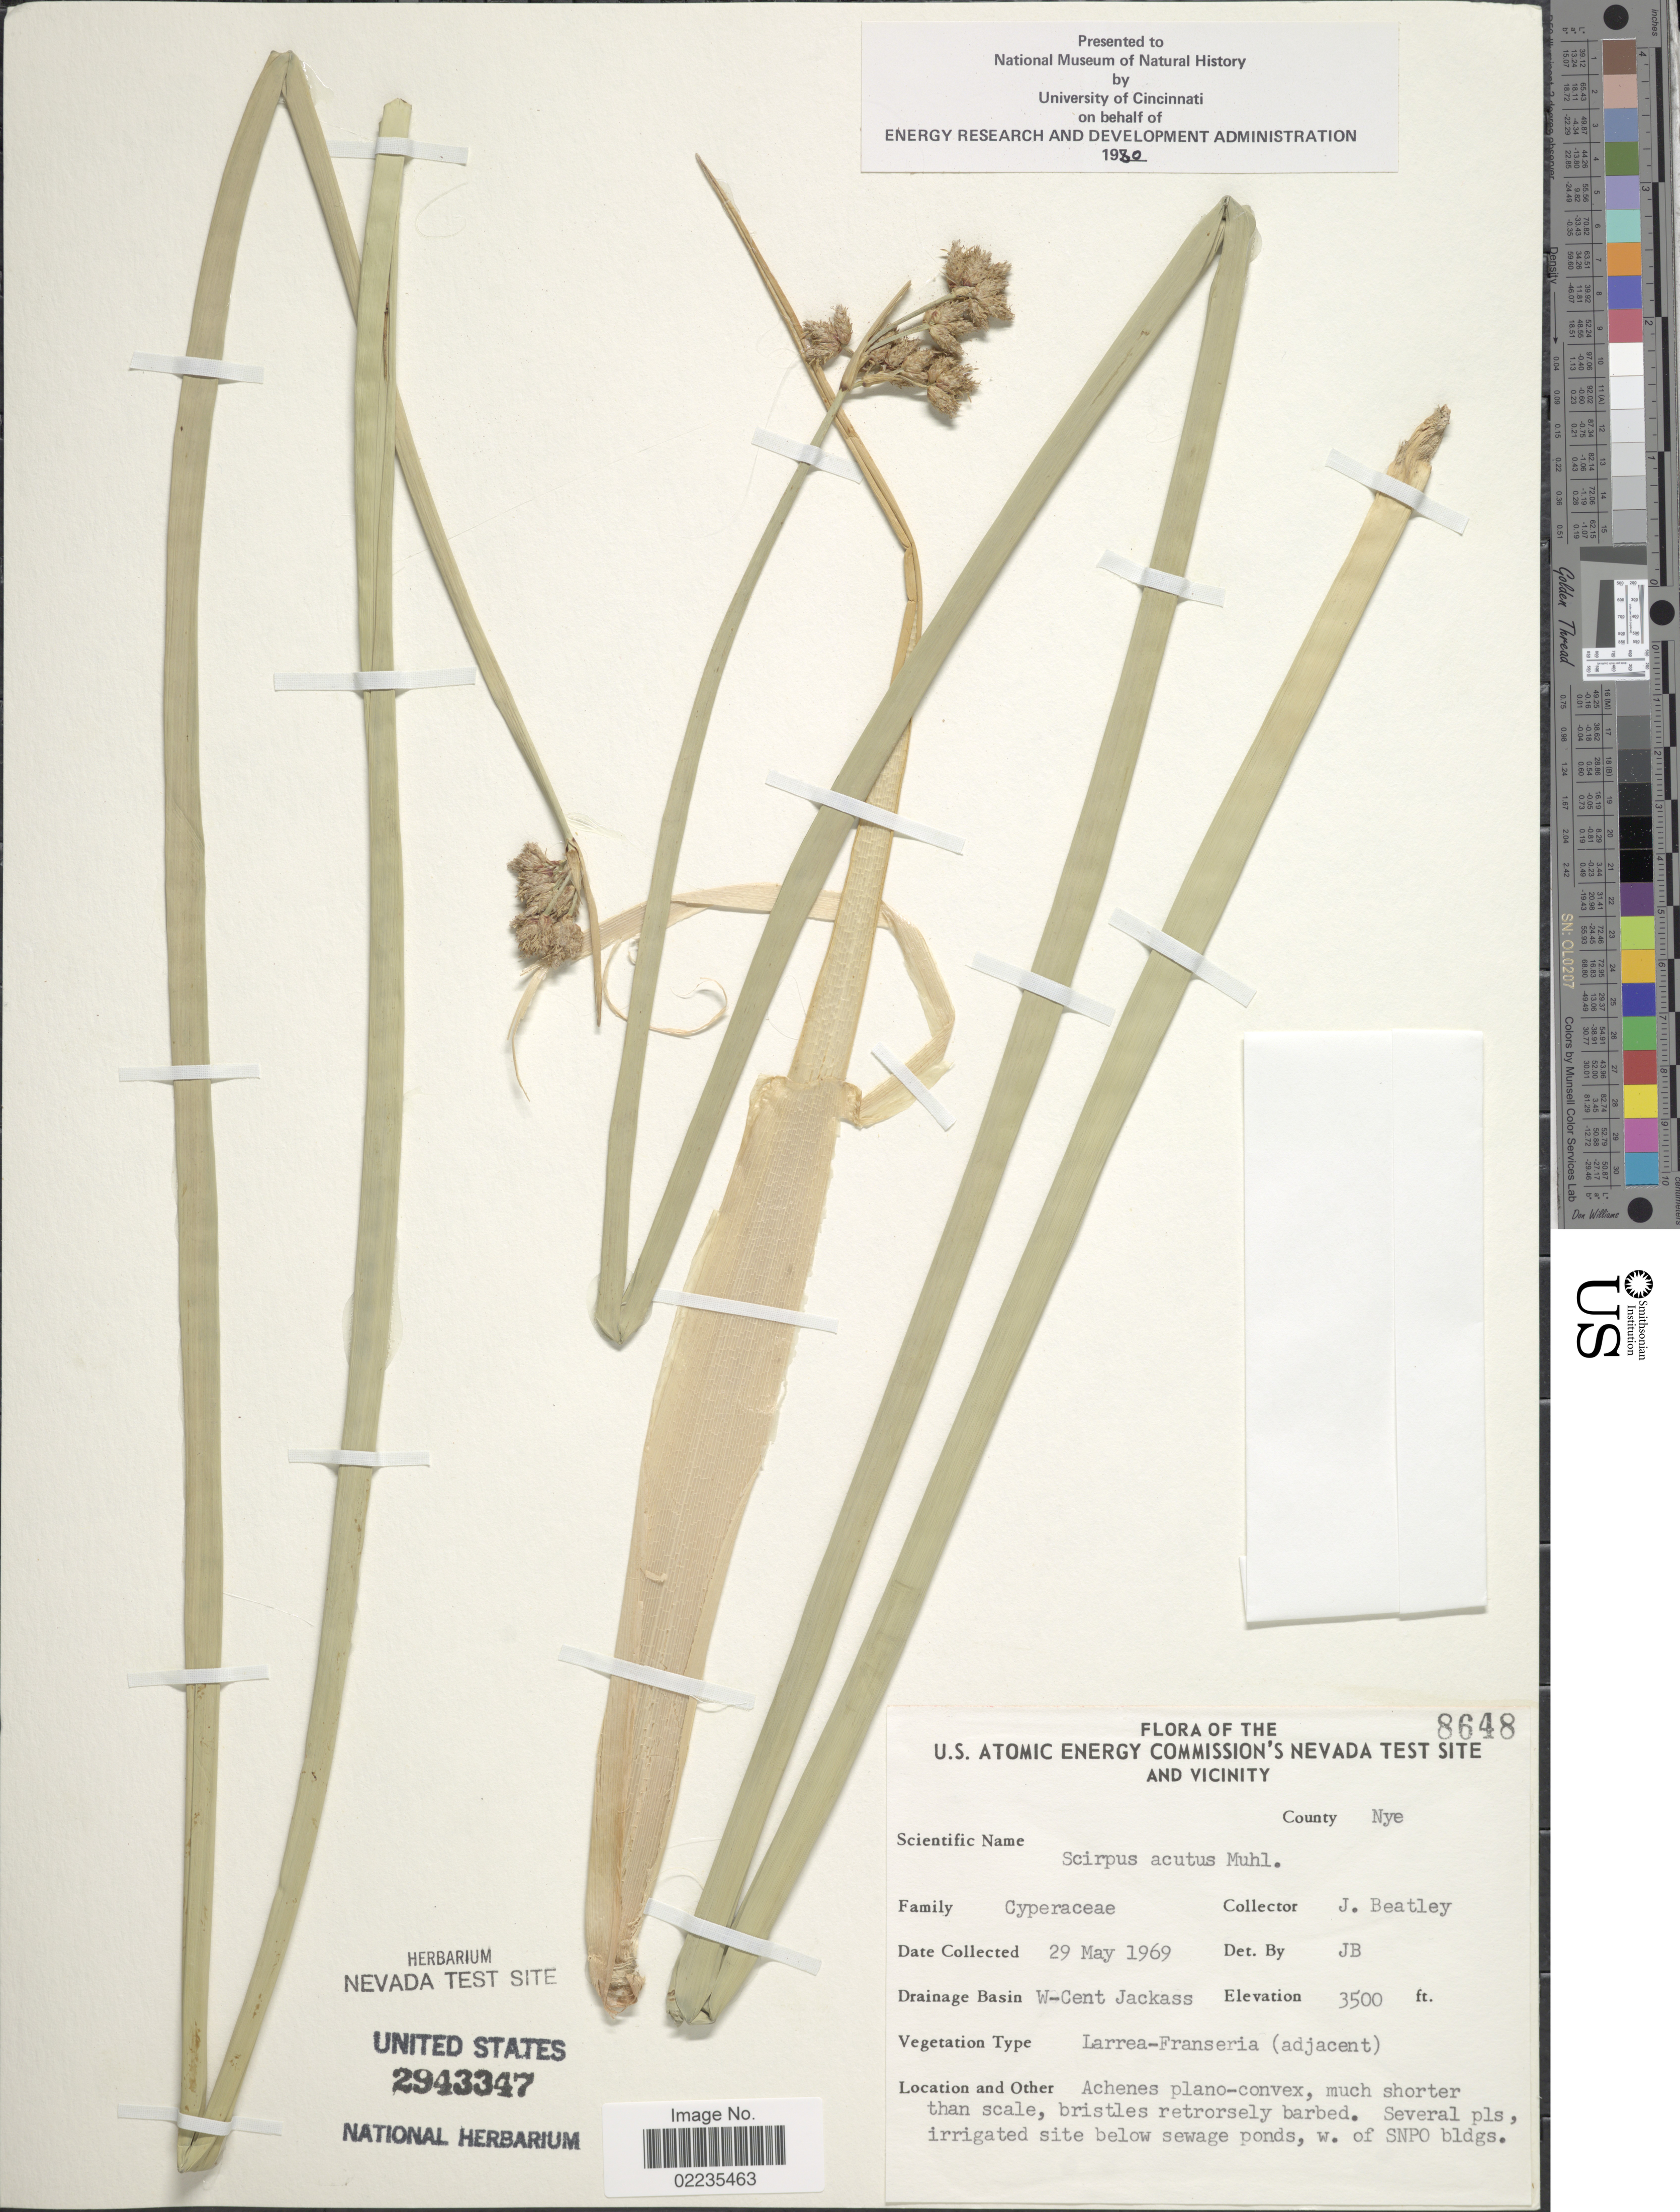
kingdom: Plantae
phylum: Tracheophyta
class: Liliopsida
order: Poales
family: Cyperaceae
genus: Schoenoplectus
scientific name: Schoenoplectus acutus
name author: (Muhl. ex Bigelow) Á. Löve & D. Löve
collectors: J. C. Beatley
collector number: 8648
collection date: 1969-05-29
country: United States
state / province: Nevada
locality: U.S. Atomis Energy Commision's Nevada Test Site and Vicinity, Drainage Basin W-Cent Jackass, Irrigated site below sewage ponds, w. of SNPO bldgs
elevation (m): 1067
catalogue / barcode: US 2943347